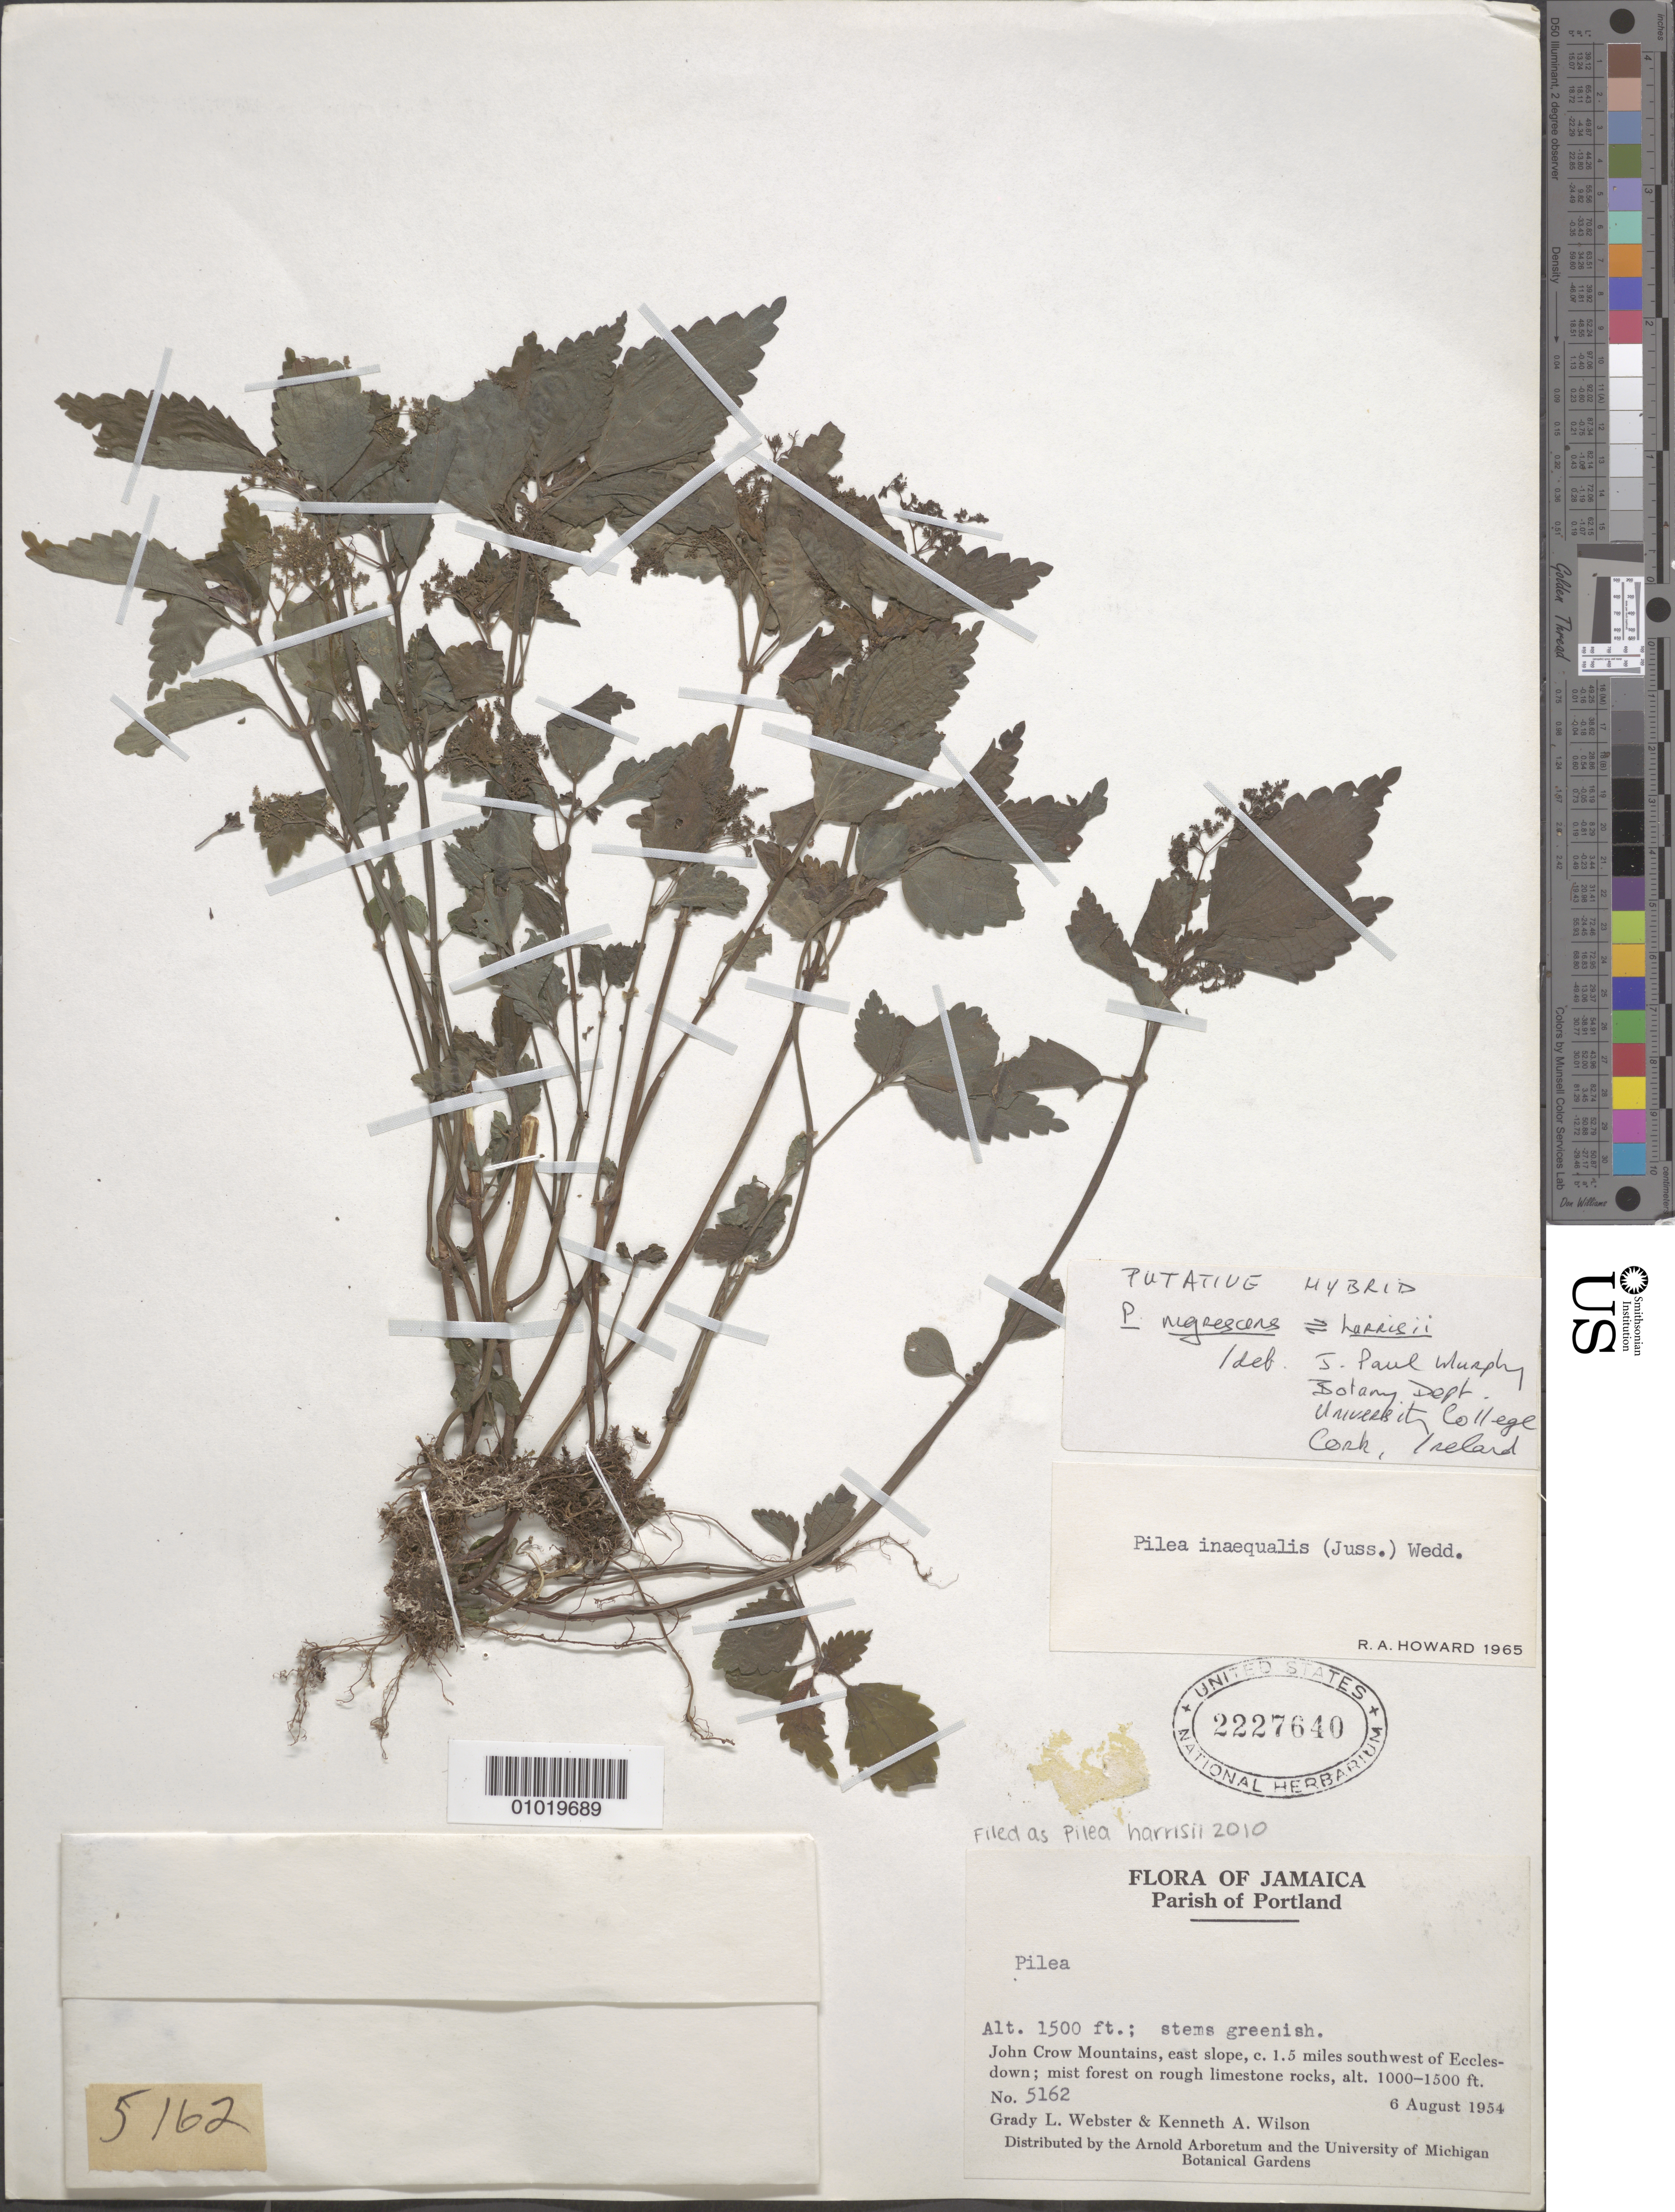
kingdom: Plantae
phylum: Tracheophyta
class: Magnoliopsida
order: Rosales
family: Urticaceae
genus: Pilea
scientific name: Pilea harrisii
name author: Urb.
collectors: G. L. Webster & K. A. Wilson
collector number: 5162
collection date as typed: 06 Aug 1954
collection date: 1954-08-06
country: Jamaica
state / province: Portland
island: Jamaica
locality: John Crow Mountains, E slope, c. 1.5mi SW of Ecclesdown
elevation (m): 305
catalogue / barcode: US 2227640